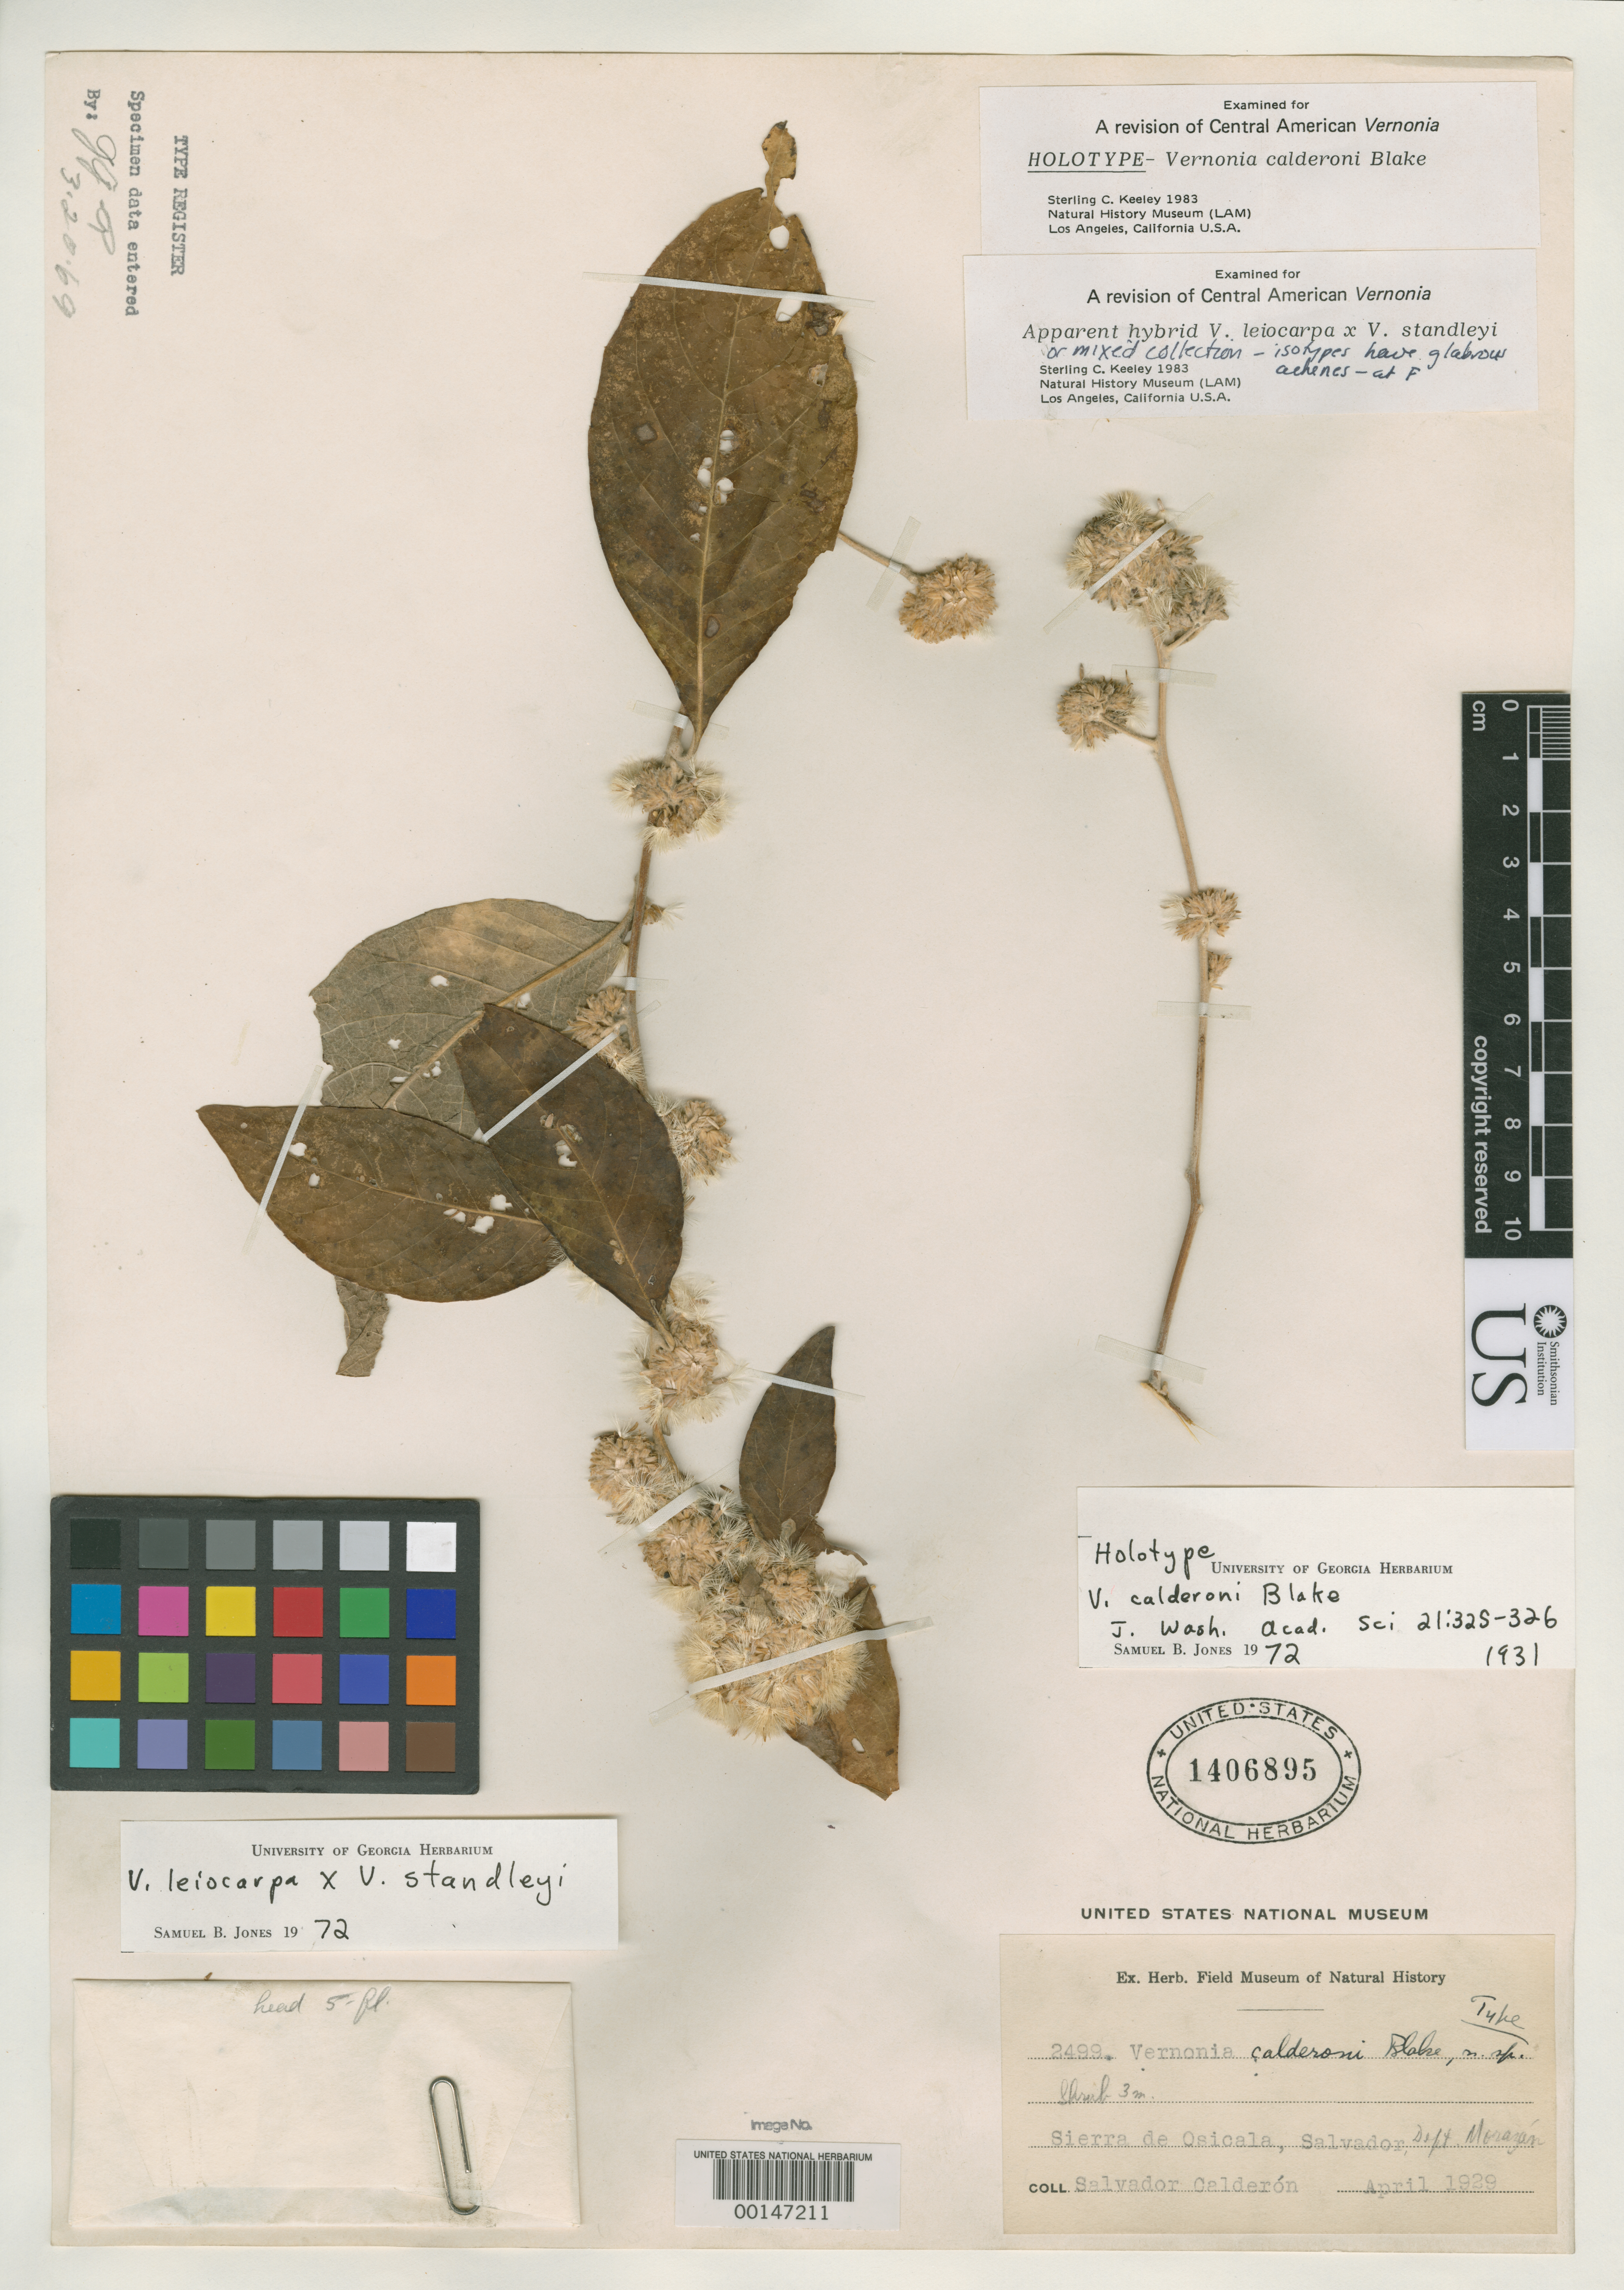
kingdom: Plantae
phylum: Tracheophyta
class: Magnoliopsida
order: Asterales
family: Asteraceae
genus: Vernonia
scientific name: Vernonia calderonii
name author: S.F. Blake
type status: Holotype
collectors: S. Calderón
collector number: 2499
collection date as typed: Apr 1929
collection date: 1929-04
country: El Salvador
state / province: Morazán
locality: Sierra de Osicala.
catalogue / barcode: US 1406895